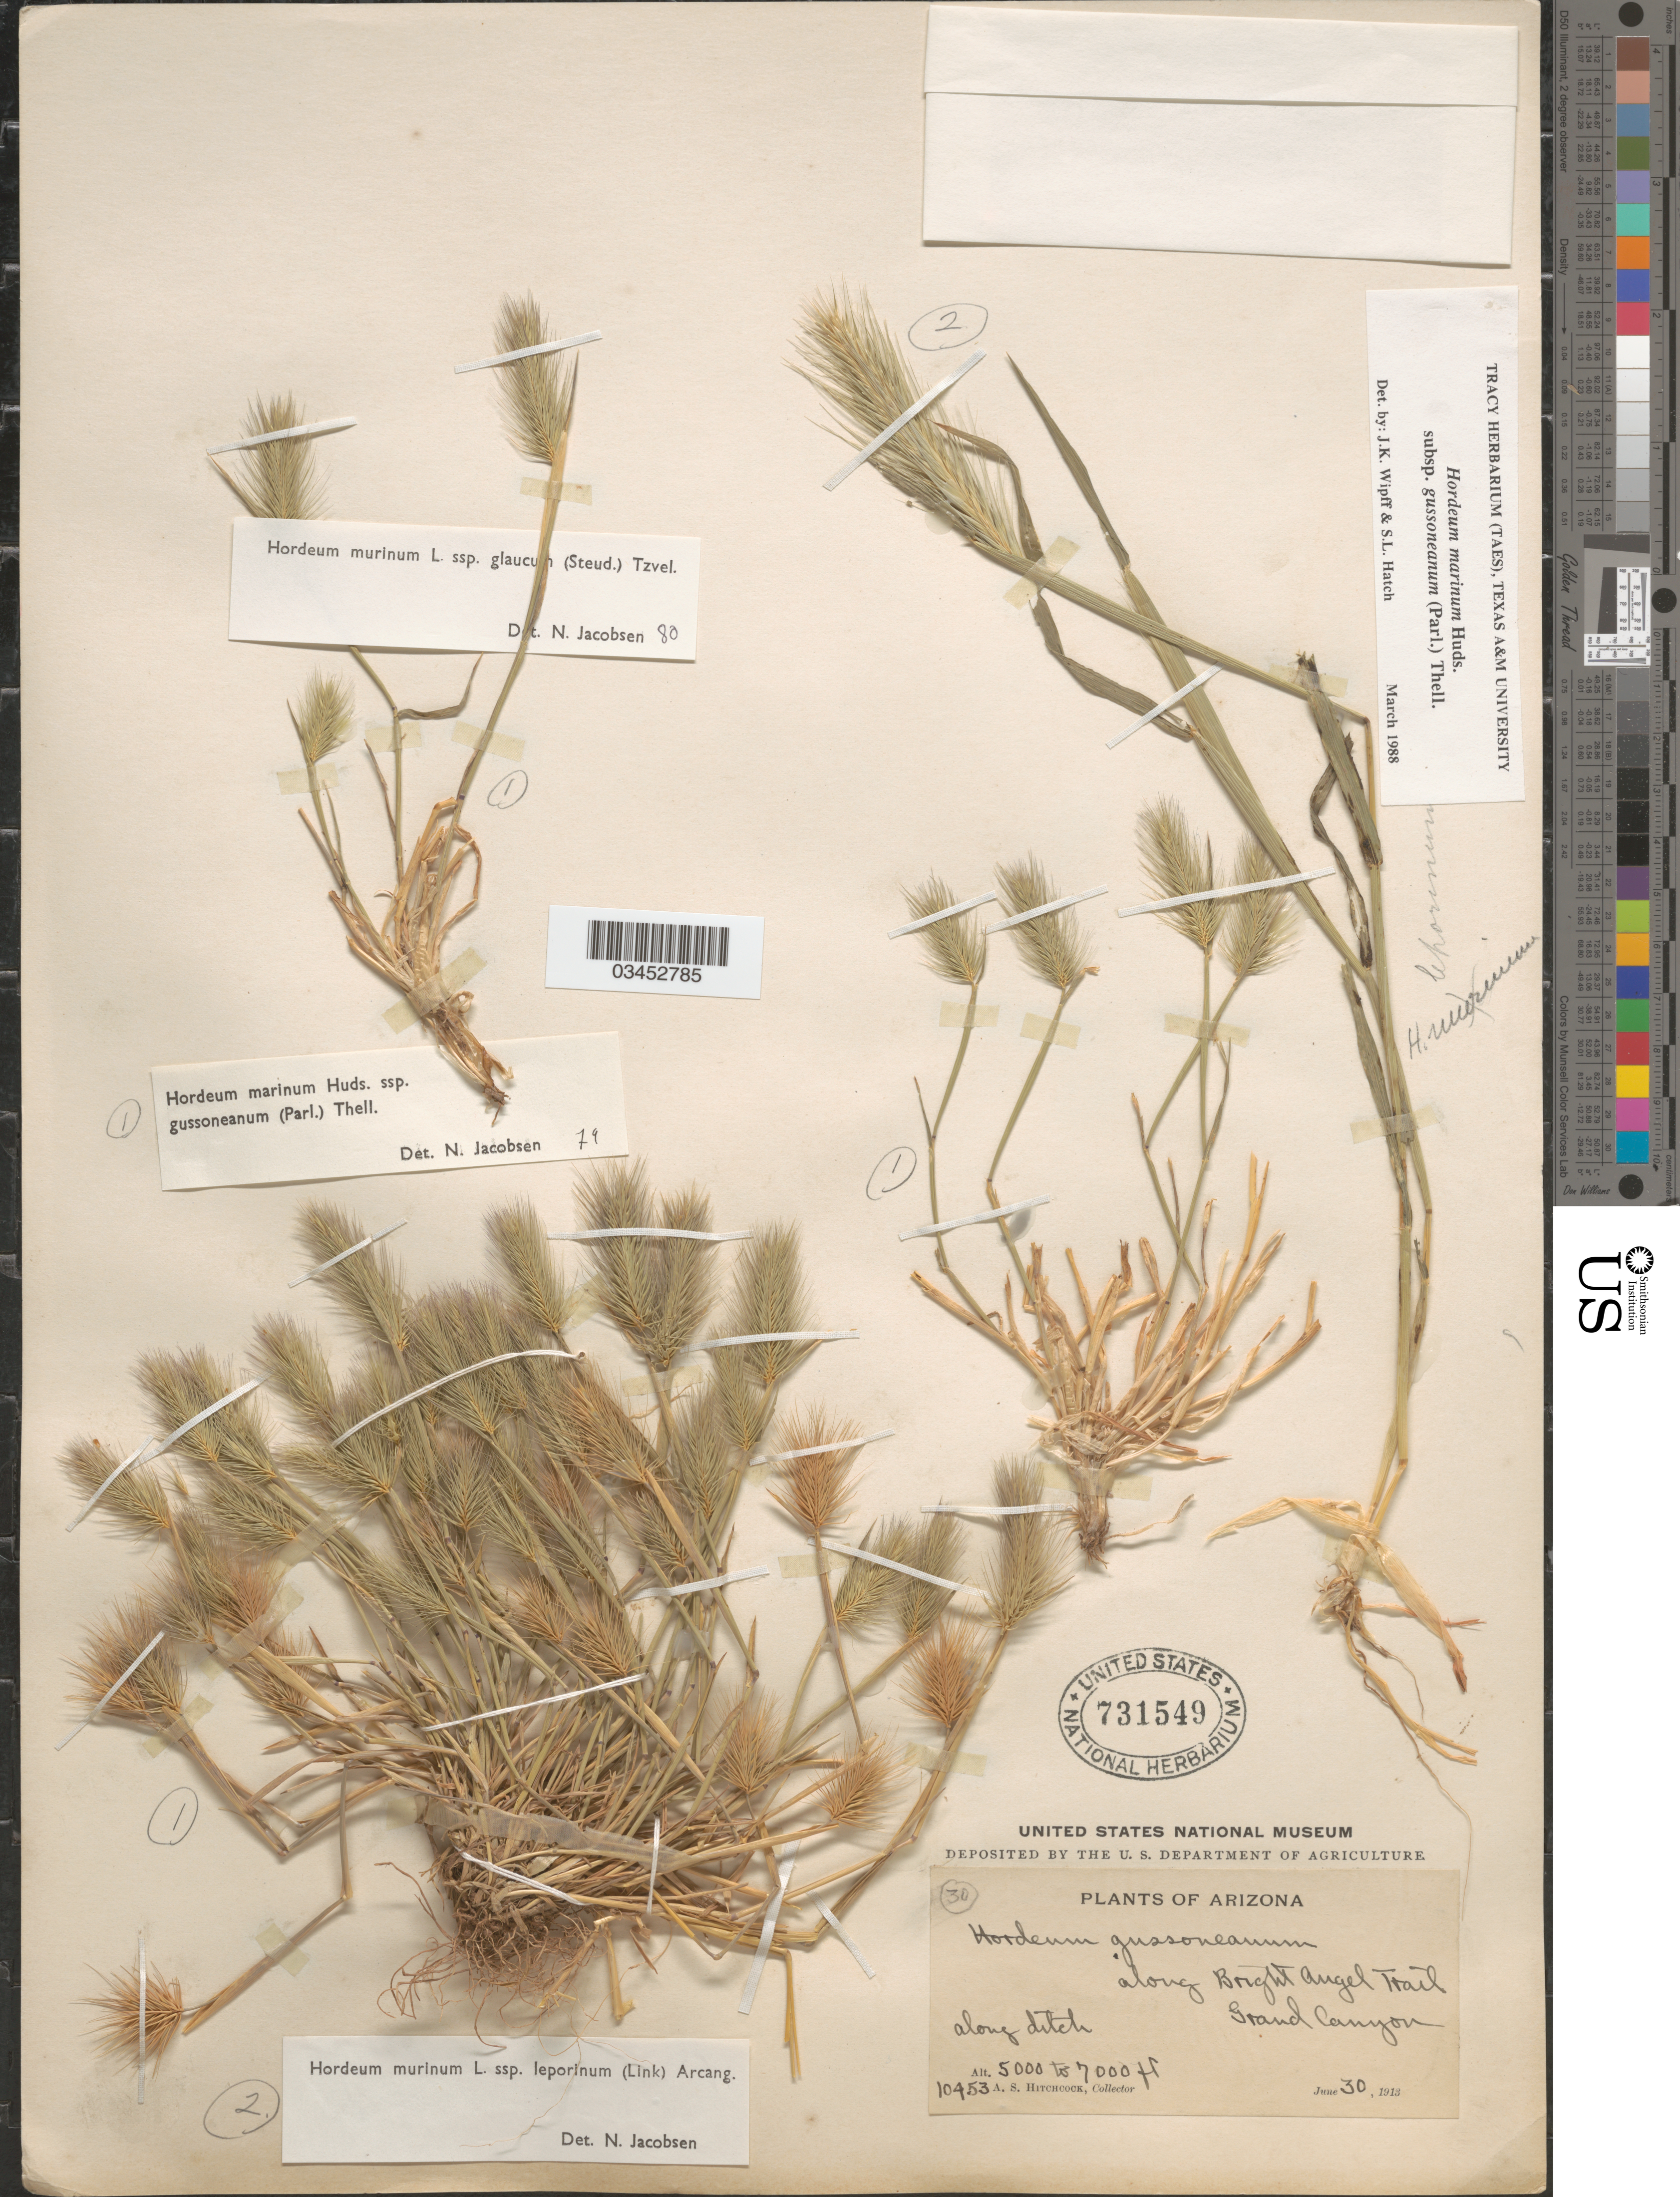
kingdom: Plantae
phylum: Tracheophyta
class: Liliopsida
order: Poales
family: Poaceae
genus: Hordeum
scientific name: Hordeum marinum subsp. gussoneanum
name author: (Parl.) Thell.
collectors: A. S. Hitchcock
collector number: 10453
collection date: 1913-06-30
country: United States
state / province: Arizona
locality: Along Bright Angel Trail. Grand Canyon.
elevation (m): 1524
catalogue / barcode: US 731549